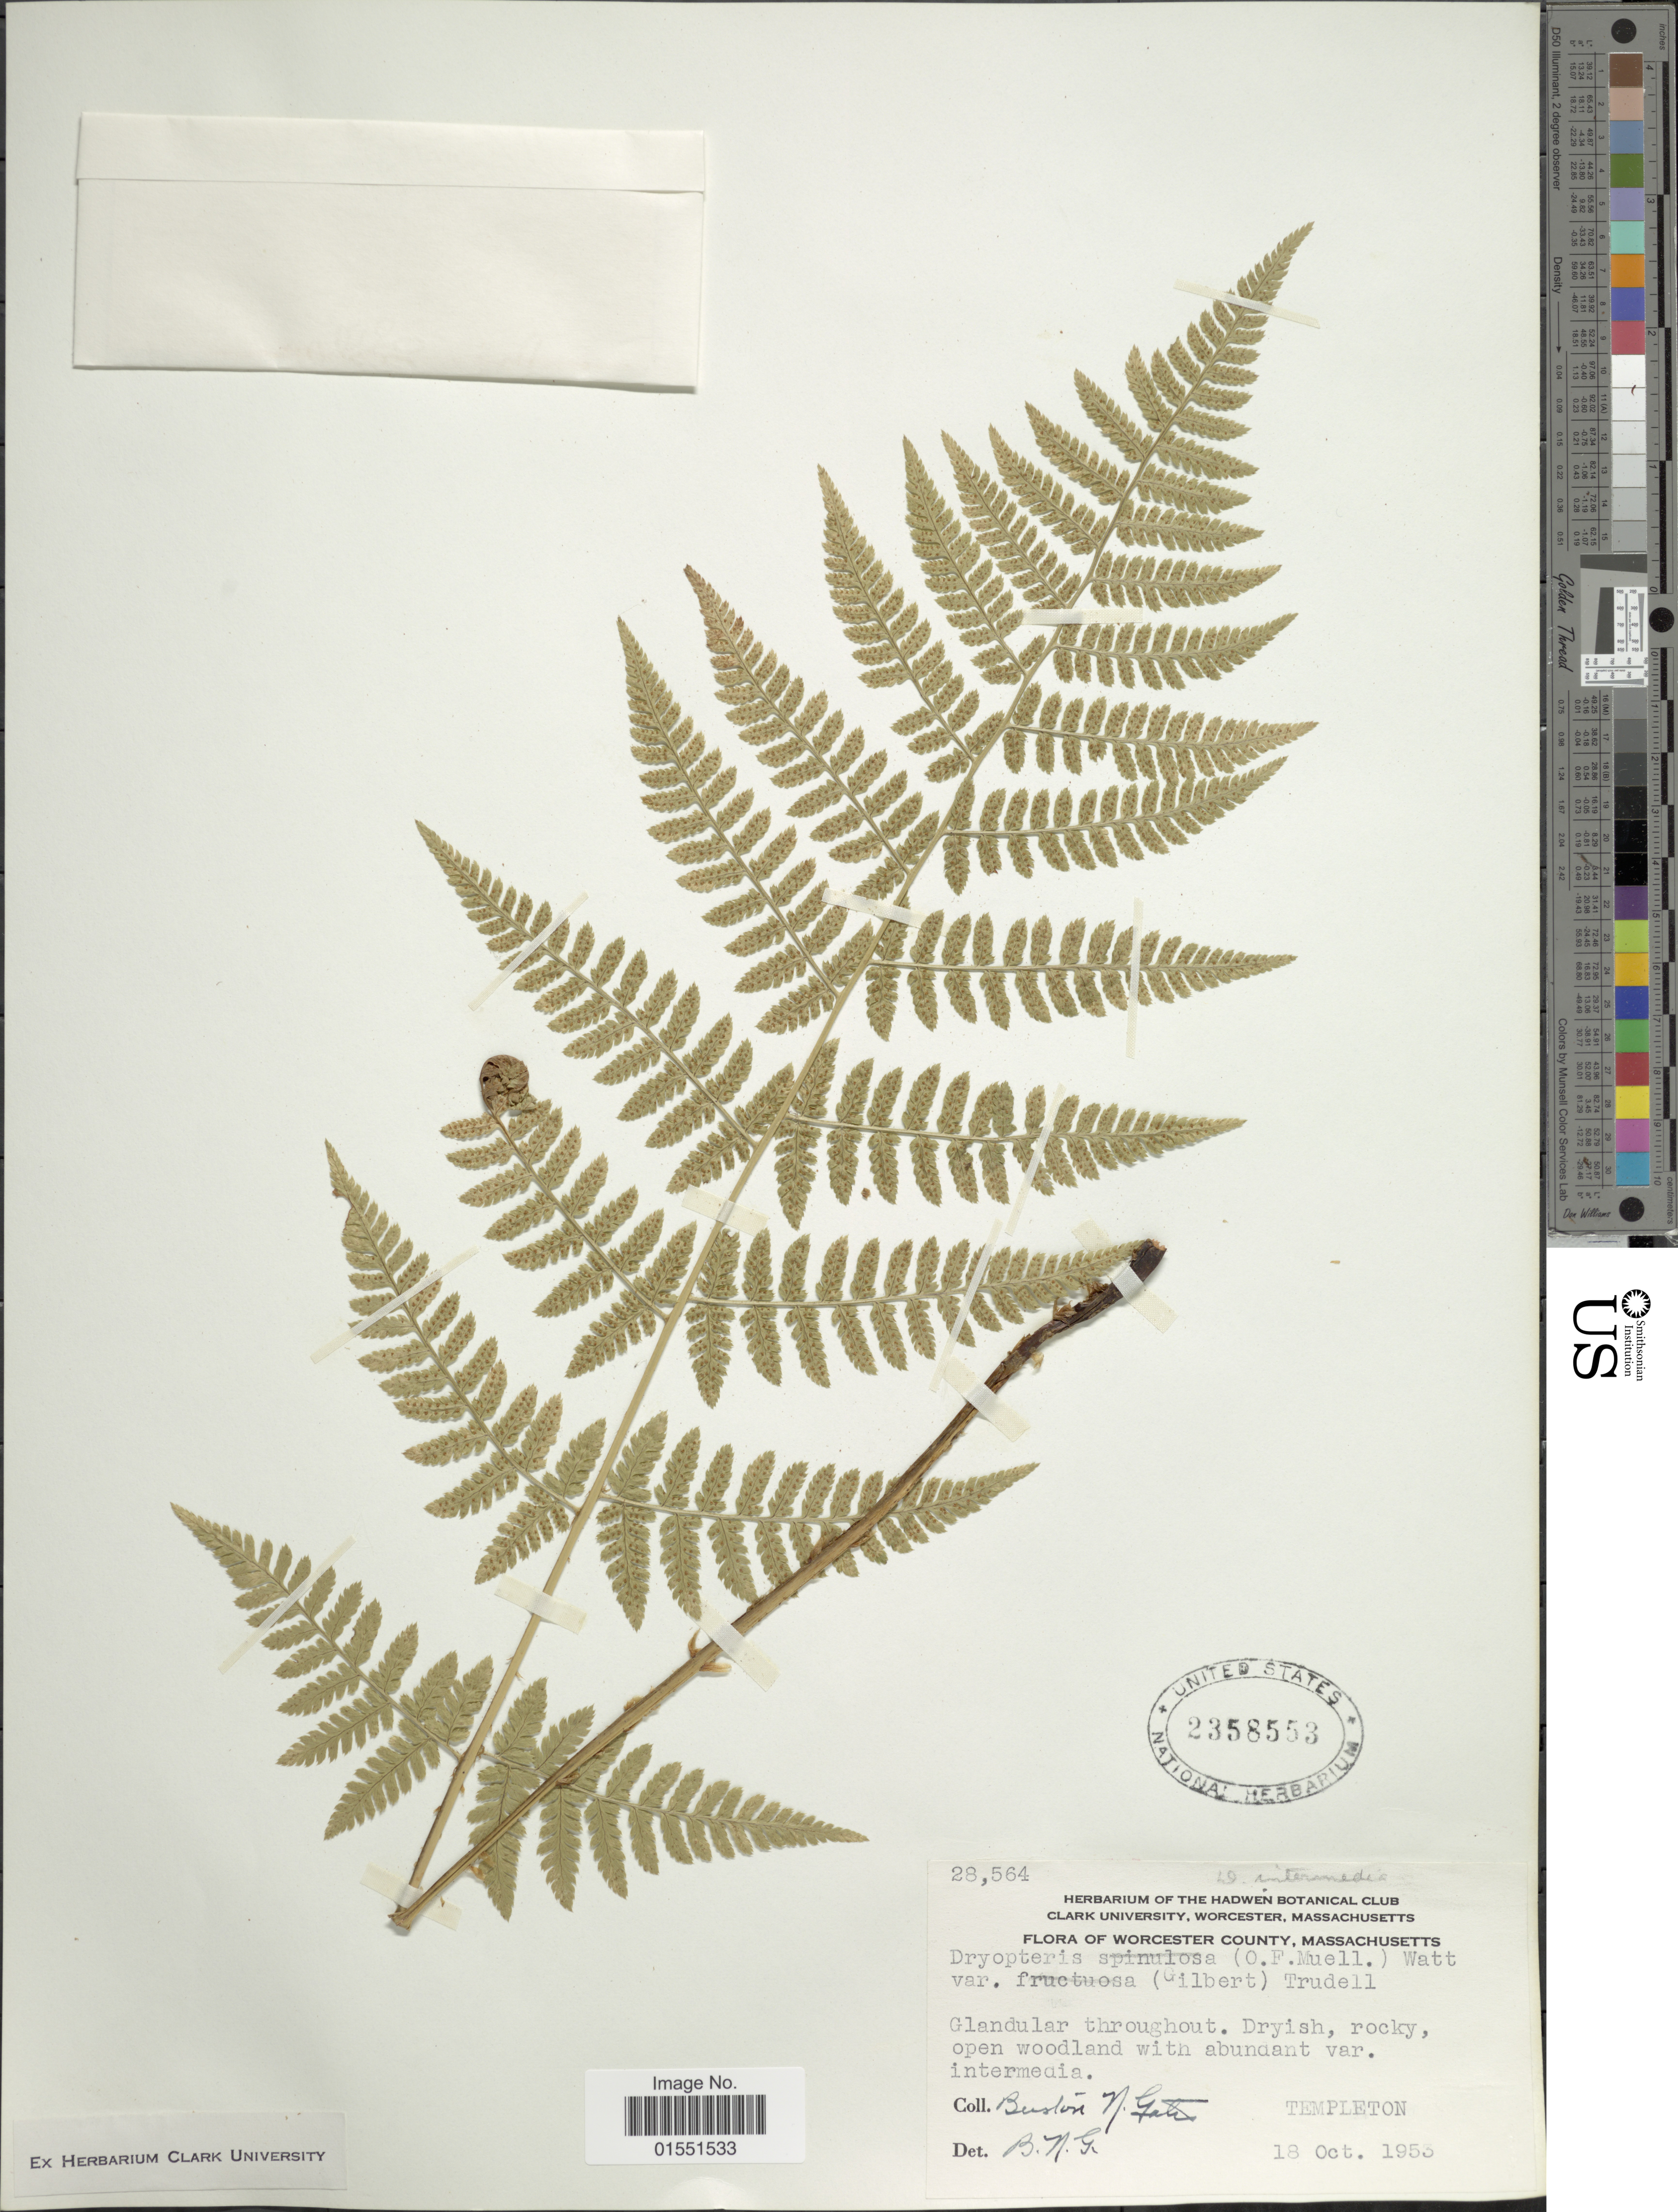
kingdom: Plantae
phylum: Tracheophyta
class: Polypodiopsida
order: Polypodiales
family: Dryopteridaceae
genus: Dryopteris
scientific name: Dryopteris intermedia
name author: (Muhl.) A. Gray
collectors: B. Galet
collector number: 28564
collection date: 1953-10-18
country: United States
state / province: Massachusetts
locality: Worcester County, Templeton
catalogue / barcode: US 2358553